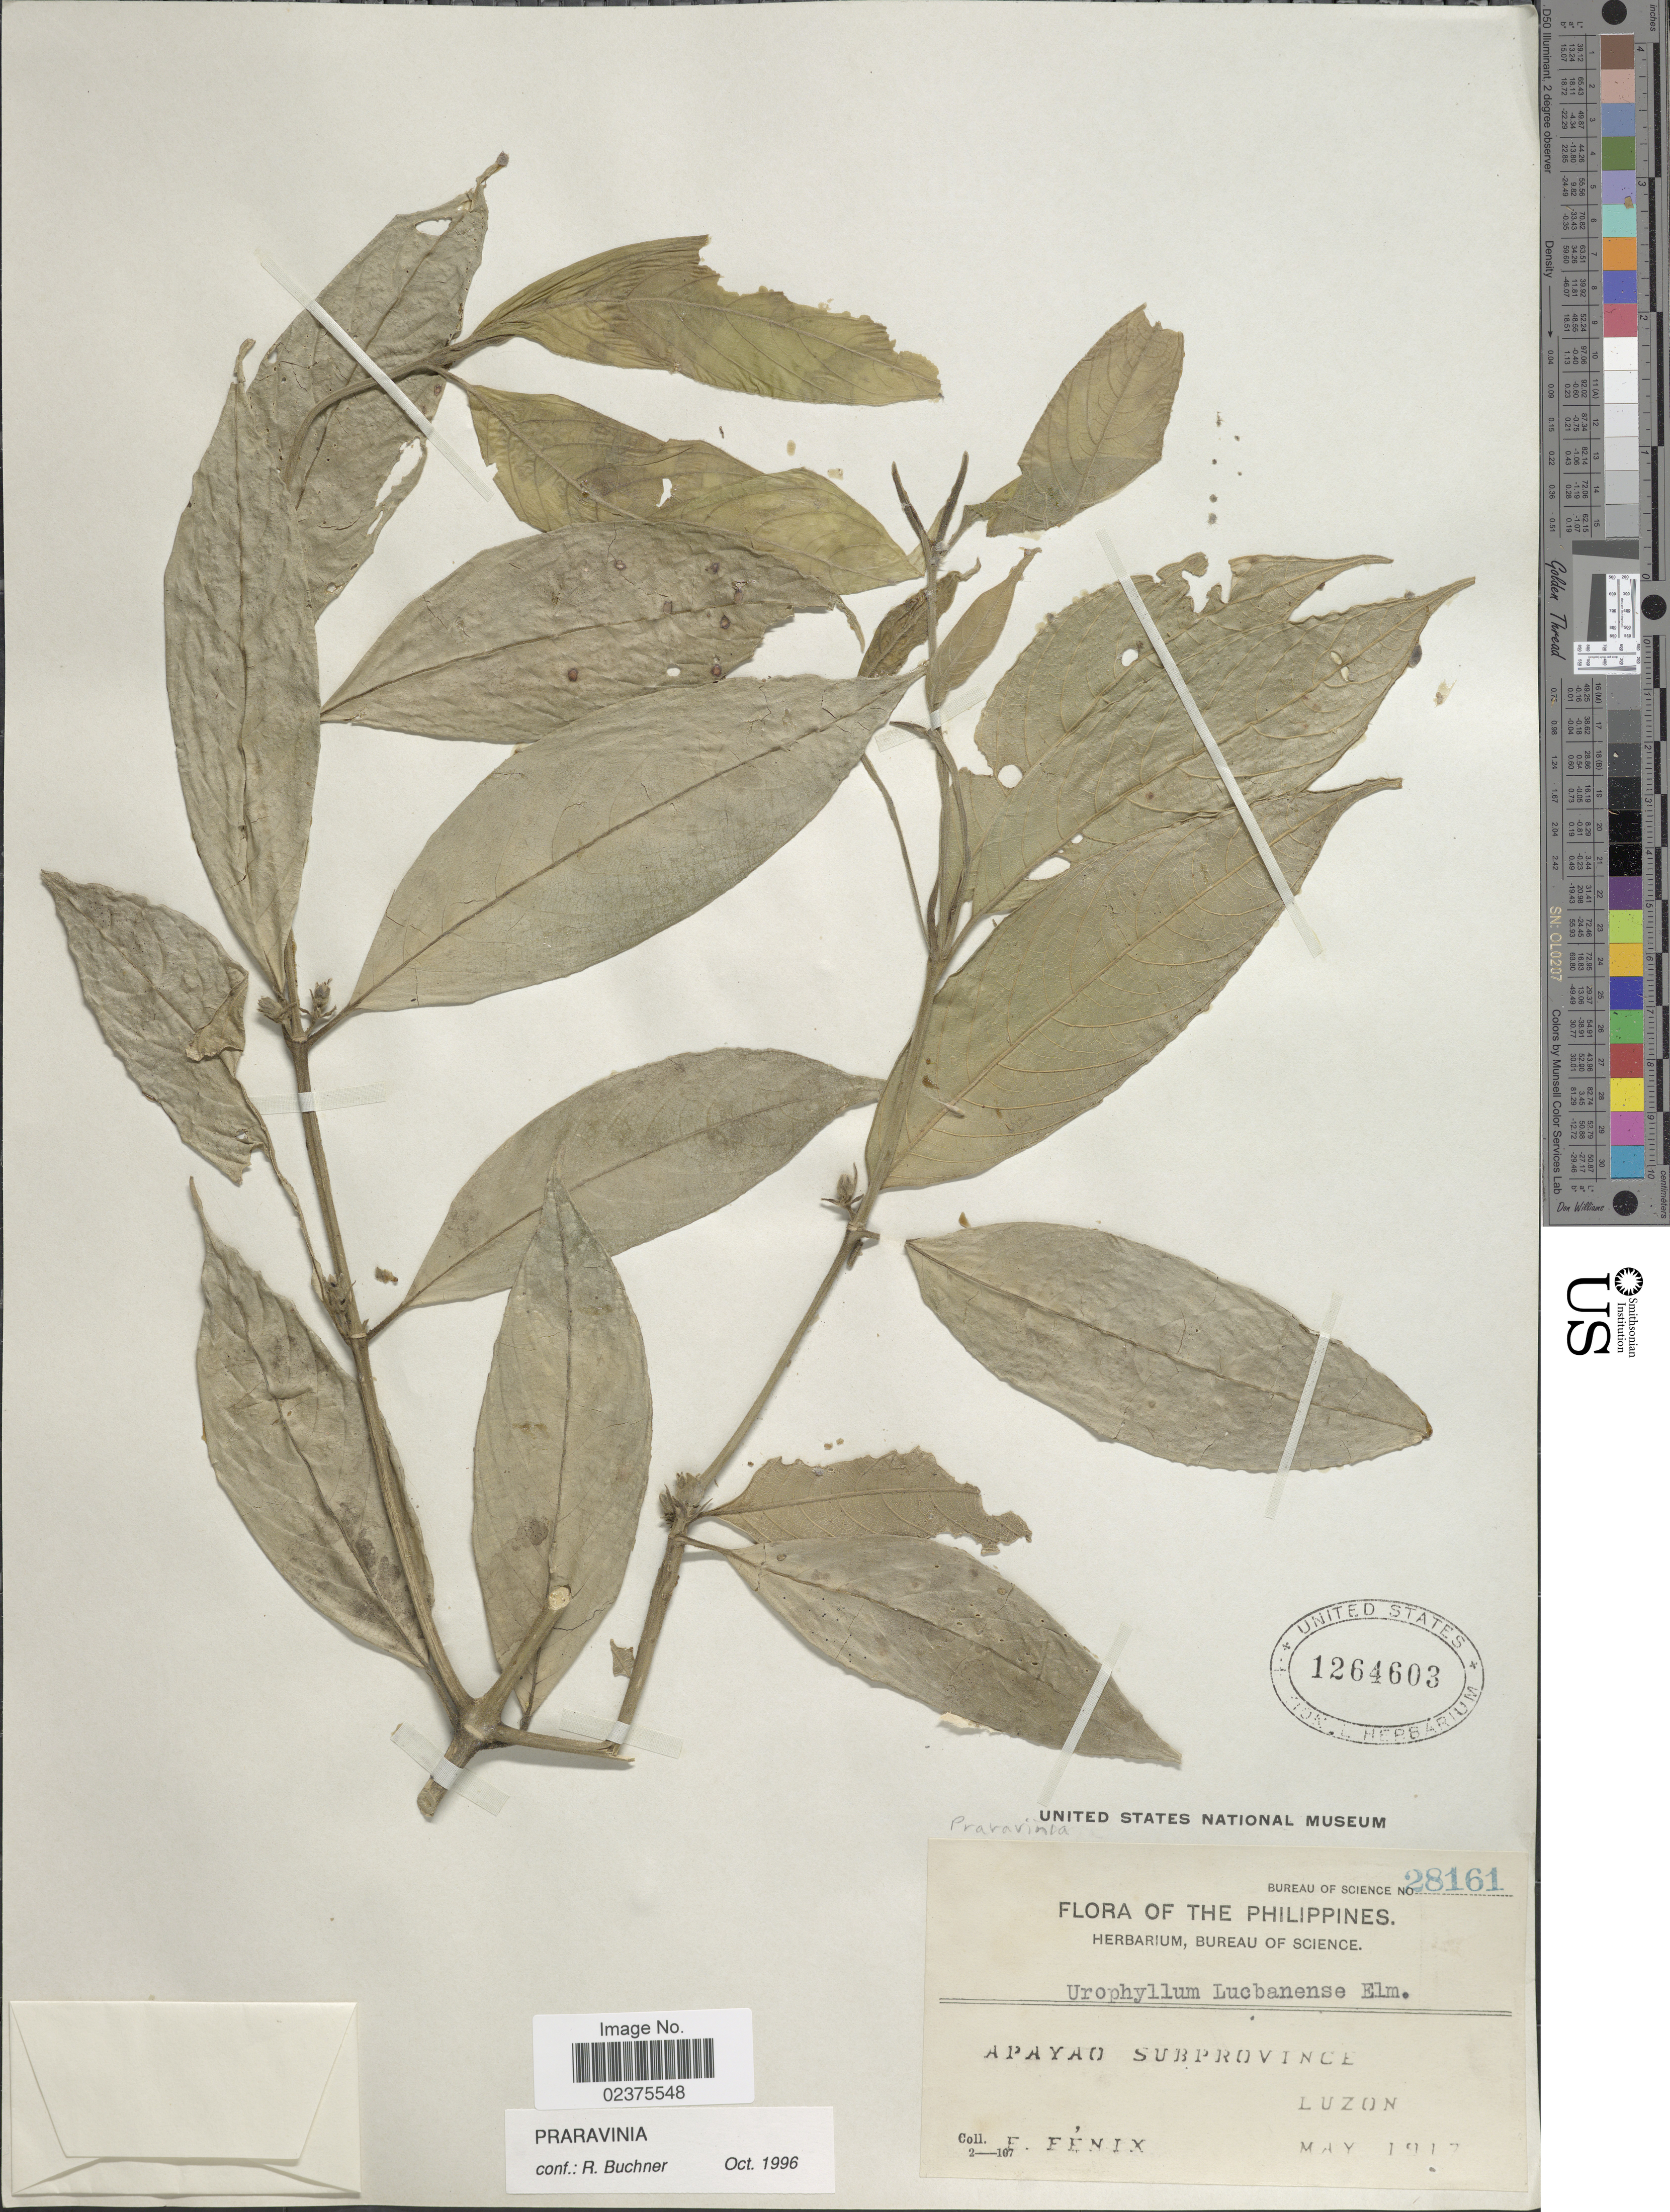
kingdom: Plantae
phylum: Tracheophyta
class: Magnoliopsida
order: Gentianales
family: Rubiaceae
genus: Praravinia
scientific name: Praravinia sp.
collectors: E. Fenix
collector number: Bureau of Science 28161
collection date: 1917-05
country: Philippines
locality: Apayao Subprovince, Luzon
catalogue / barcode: US 1264603